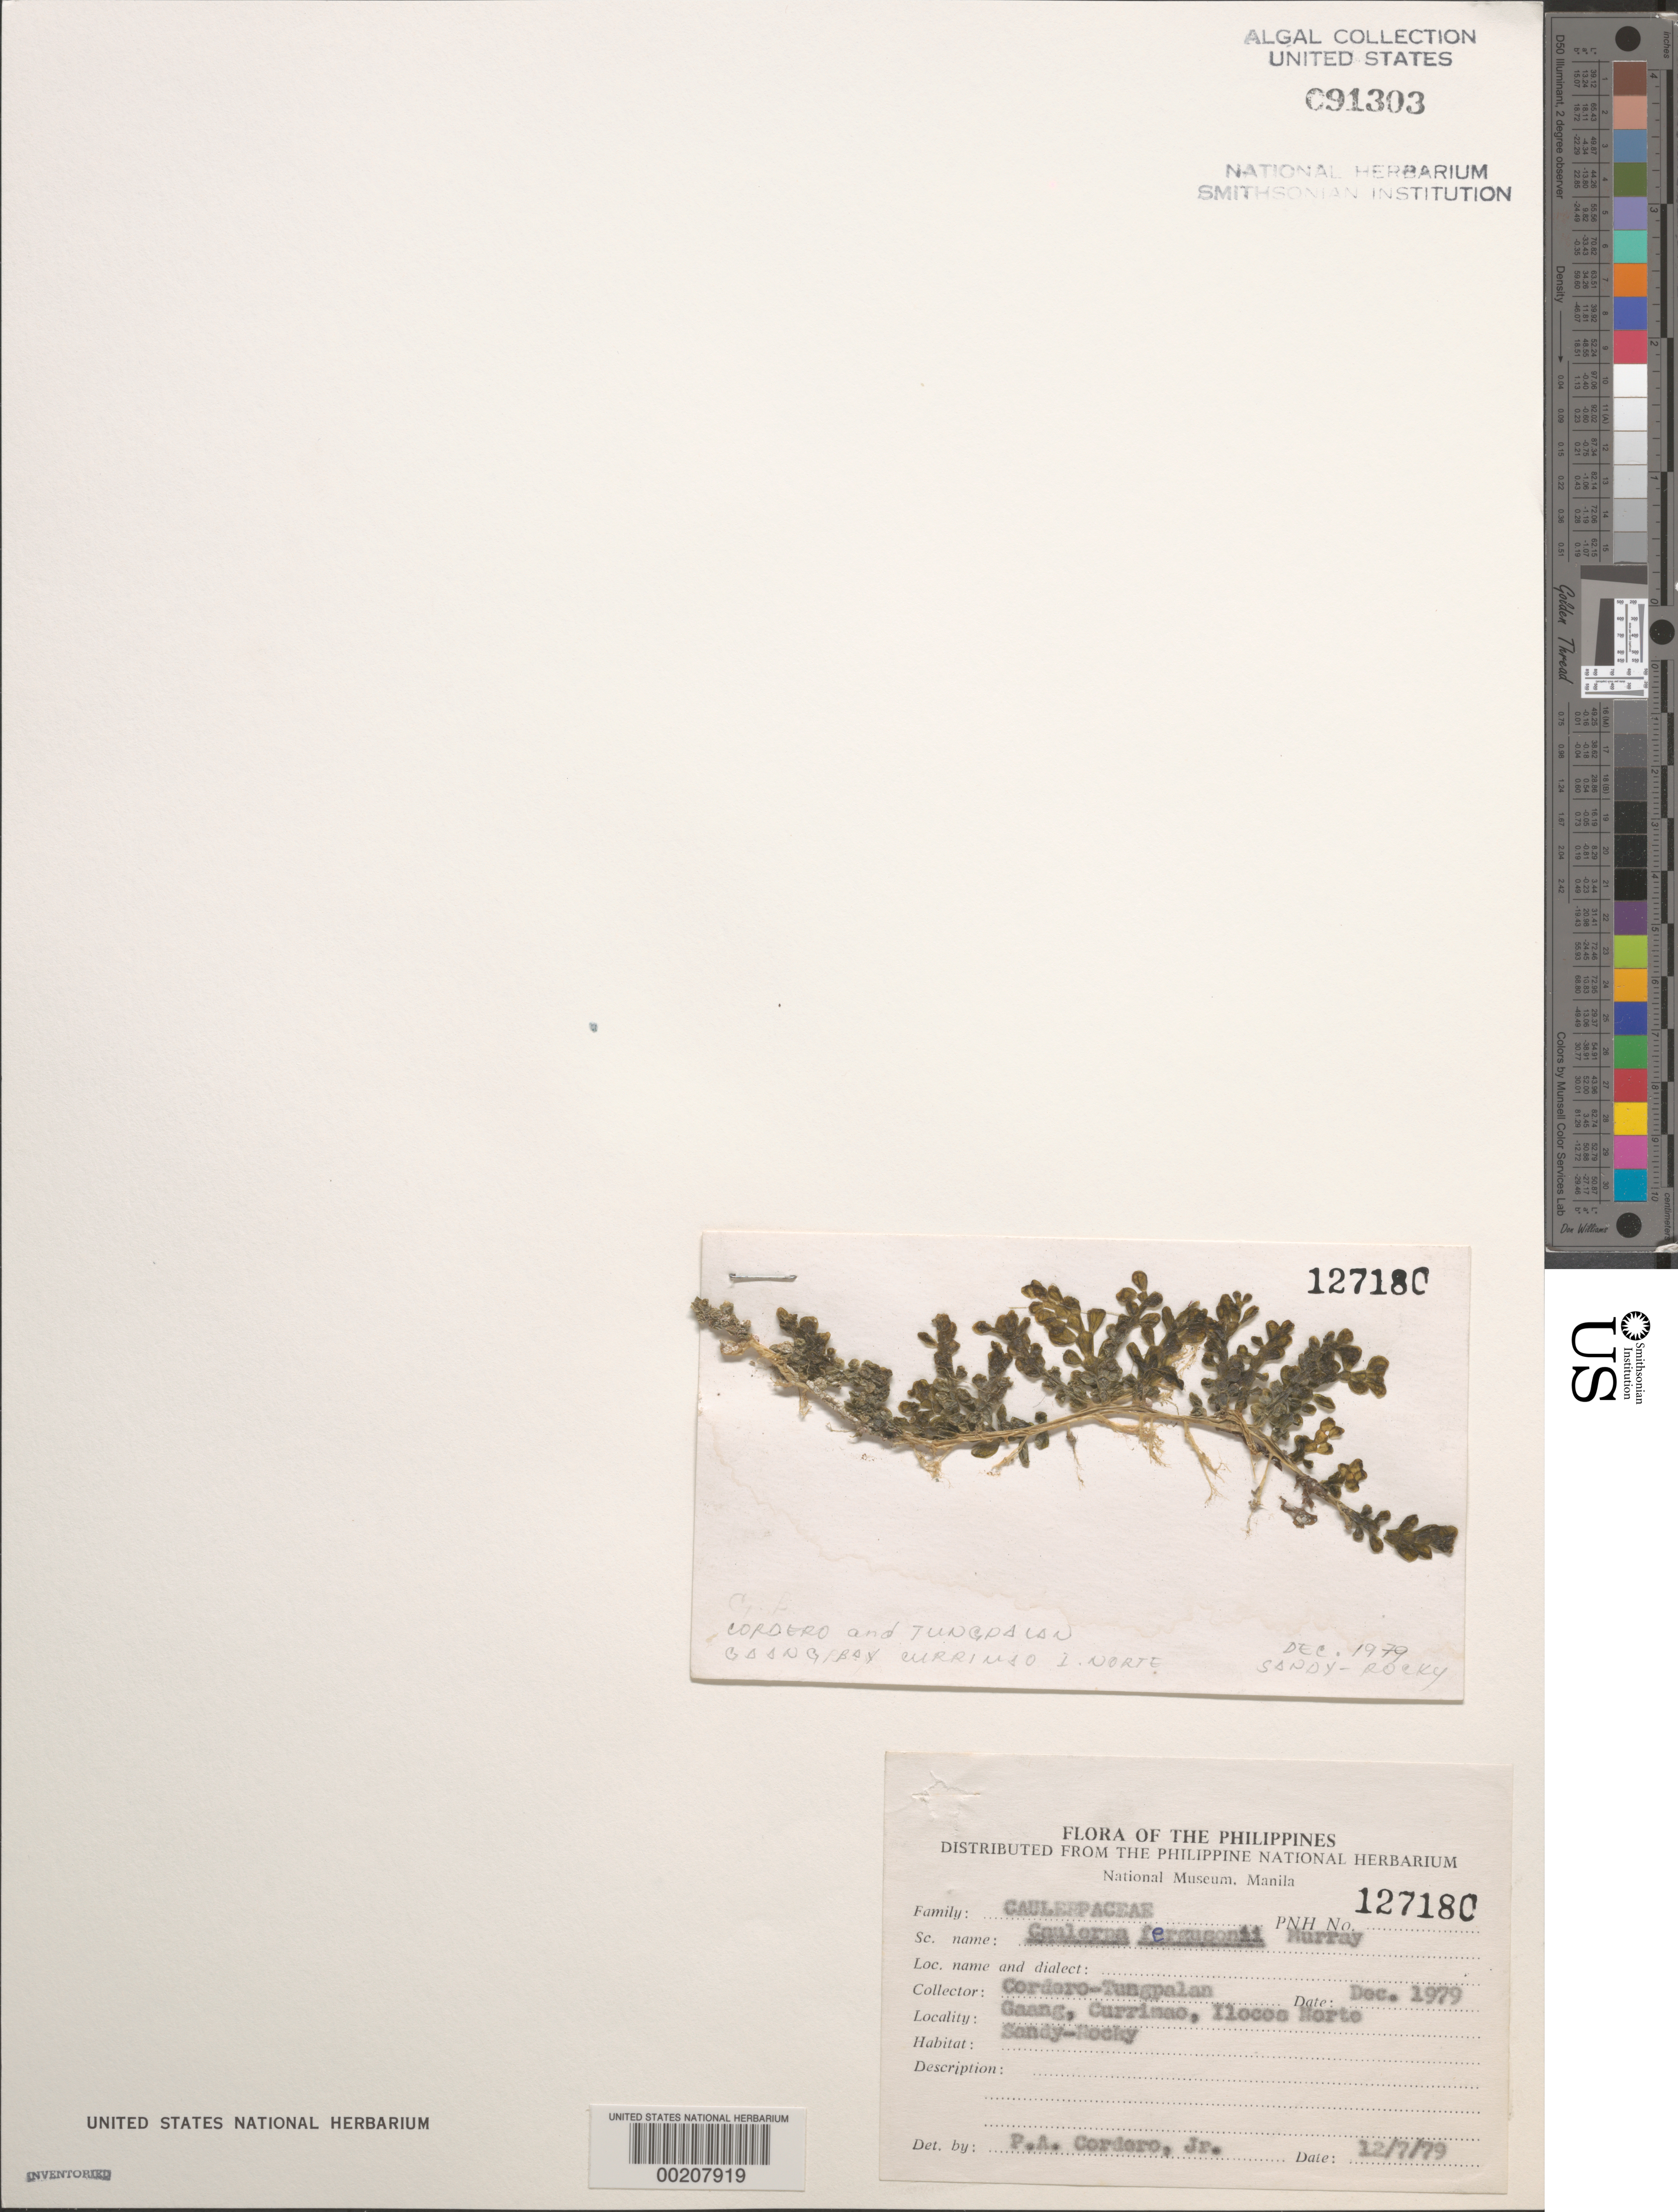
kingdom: Plantae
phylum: Chlorophyta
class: Ulvophyceae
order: Bryopsidales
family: Caulerpaceae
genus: Caulerpa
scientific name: Caulerpa fergusonii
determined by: Cordero, P. A., Jr.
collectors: P. A. Cordero & A. Tungpalan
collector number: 127180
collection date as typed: Dec 1979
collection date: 1979-12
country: Philippines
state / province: Ilocos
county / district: Ilocos Norte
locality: Gaang, currimao, ilocos norte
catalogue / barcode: US 91303